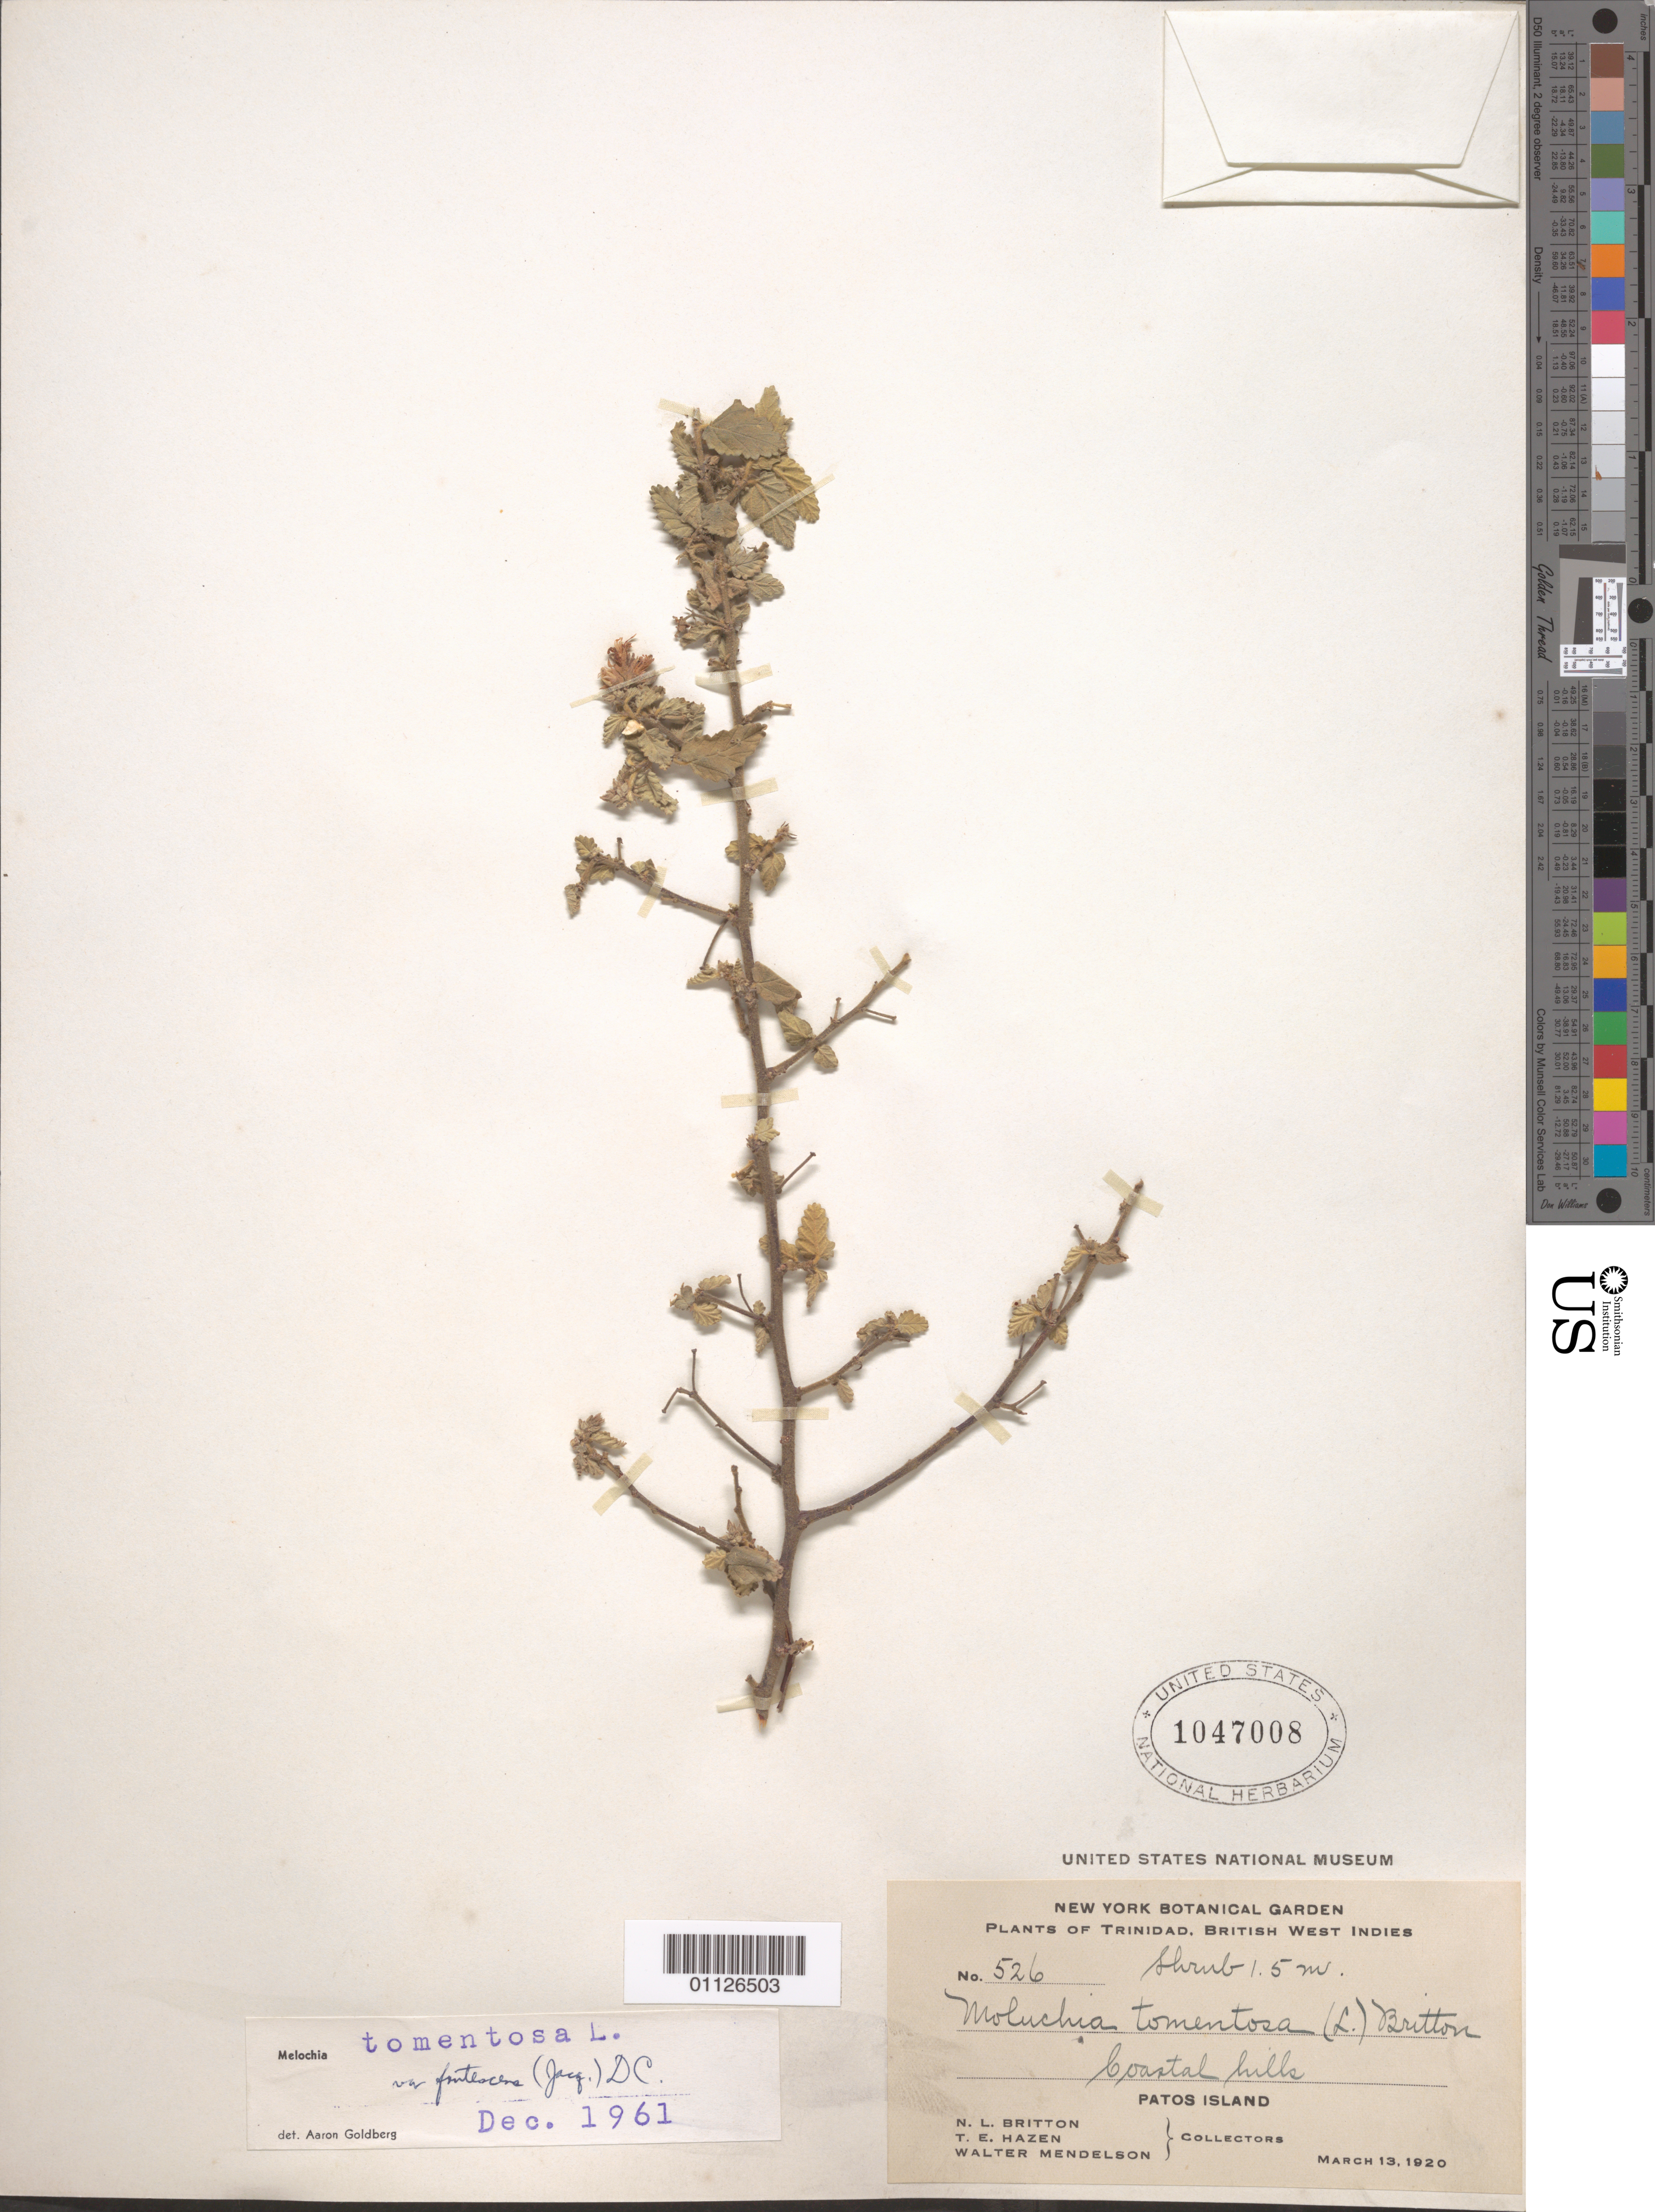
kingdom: Plantae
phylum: Tracheophyta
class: Magnoliopsida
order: Malvales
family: Malvaceae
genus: Melochia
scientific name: Melochia tomentosa var. frutescens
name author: DC.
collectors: N. Britton, T. E. Hazen & W. Mendelson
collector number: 526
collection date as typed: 13 Mar 1920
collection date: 1920-03-13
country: Trinidad and Tobago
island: Patos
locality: Coastal hills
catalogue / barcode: US 1047008